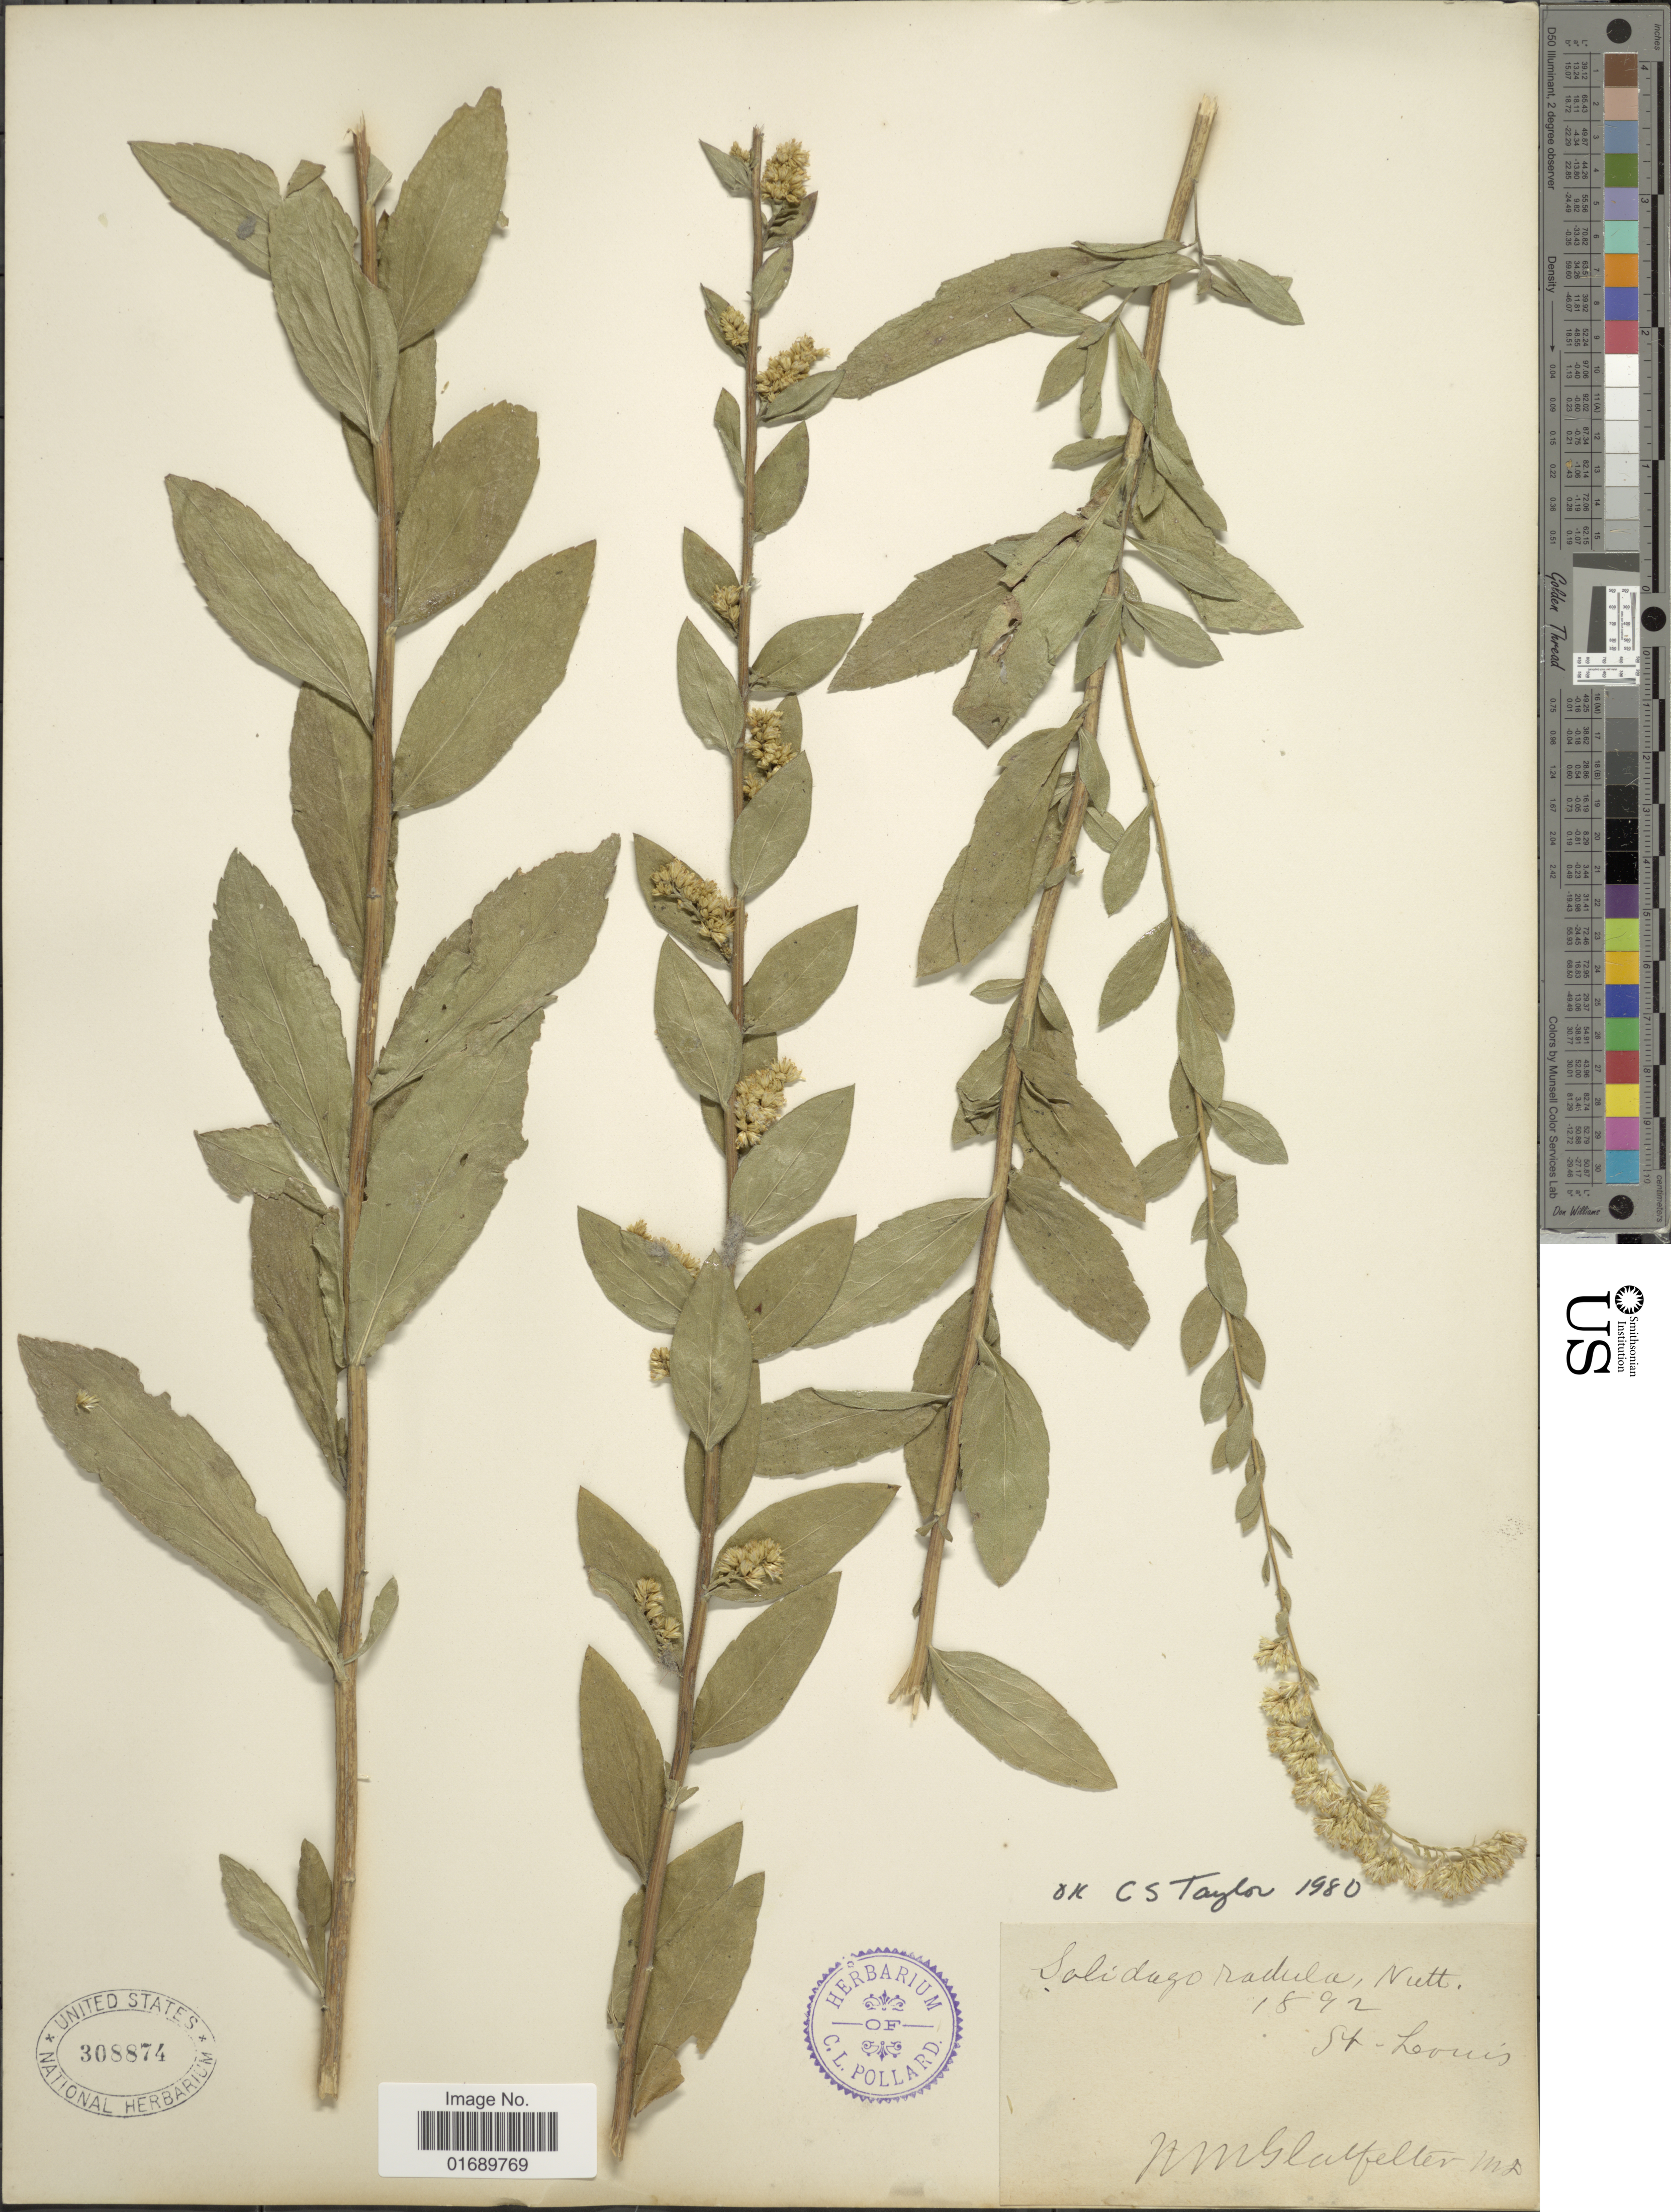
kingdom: Plantae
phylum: Tracheophyta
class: Magnoliopsida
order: Asterales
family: Asteraceae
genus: Solidago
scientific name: Solidago radula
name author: Nutt.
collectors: N. M. Glatfelter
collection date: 1892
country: United States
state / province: Missouri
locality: St Louis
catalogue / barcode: US 308874